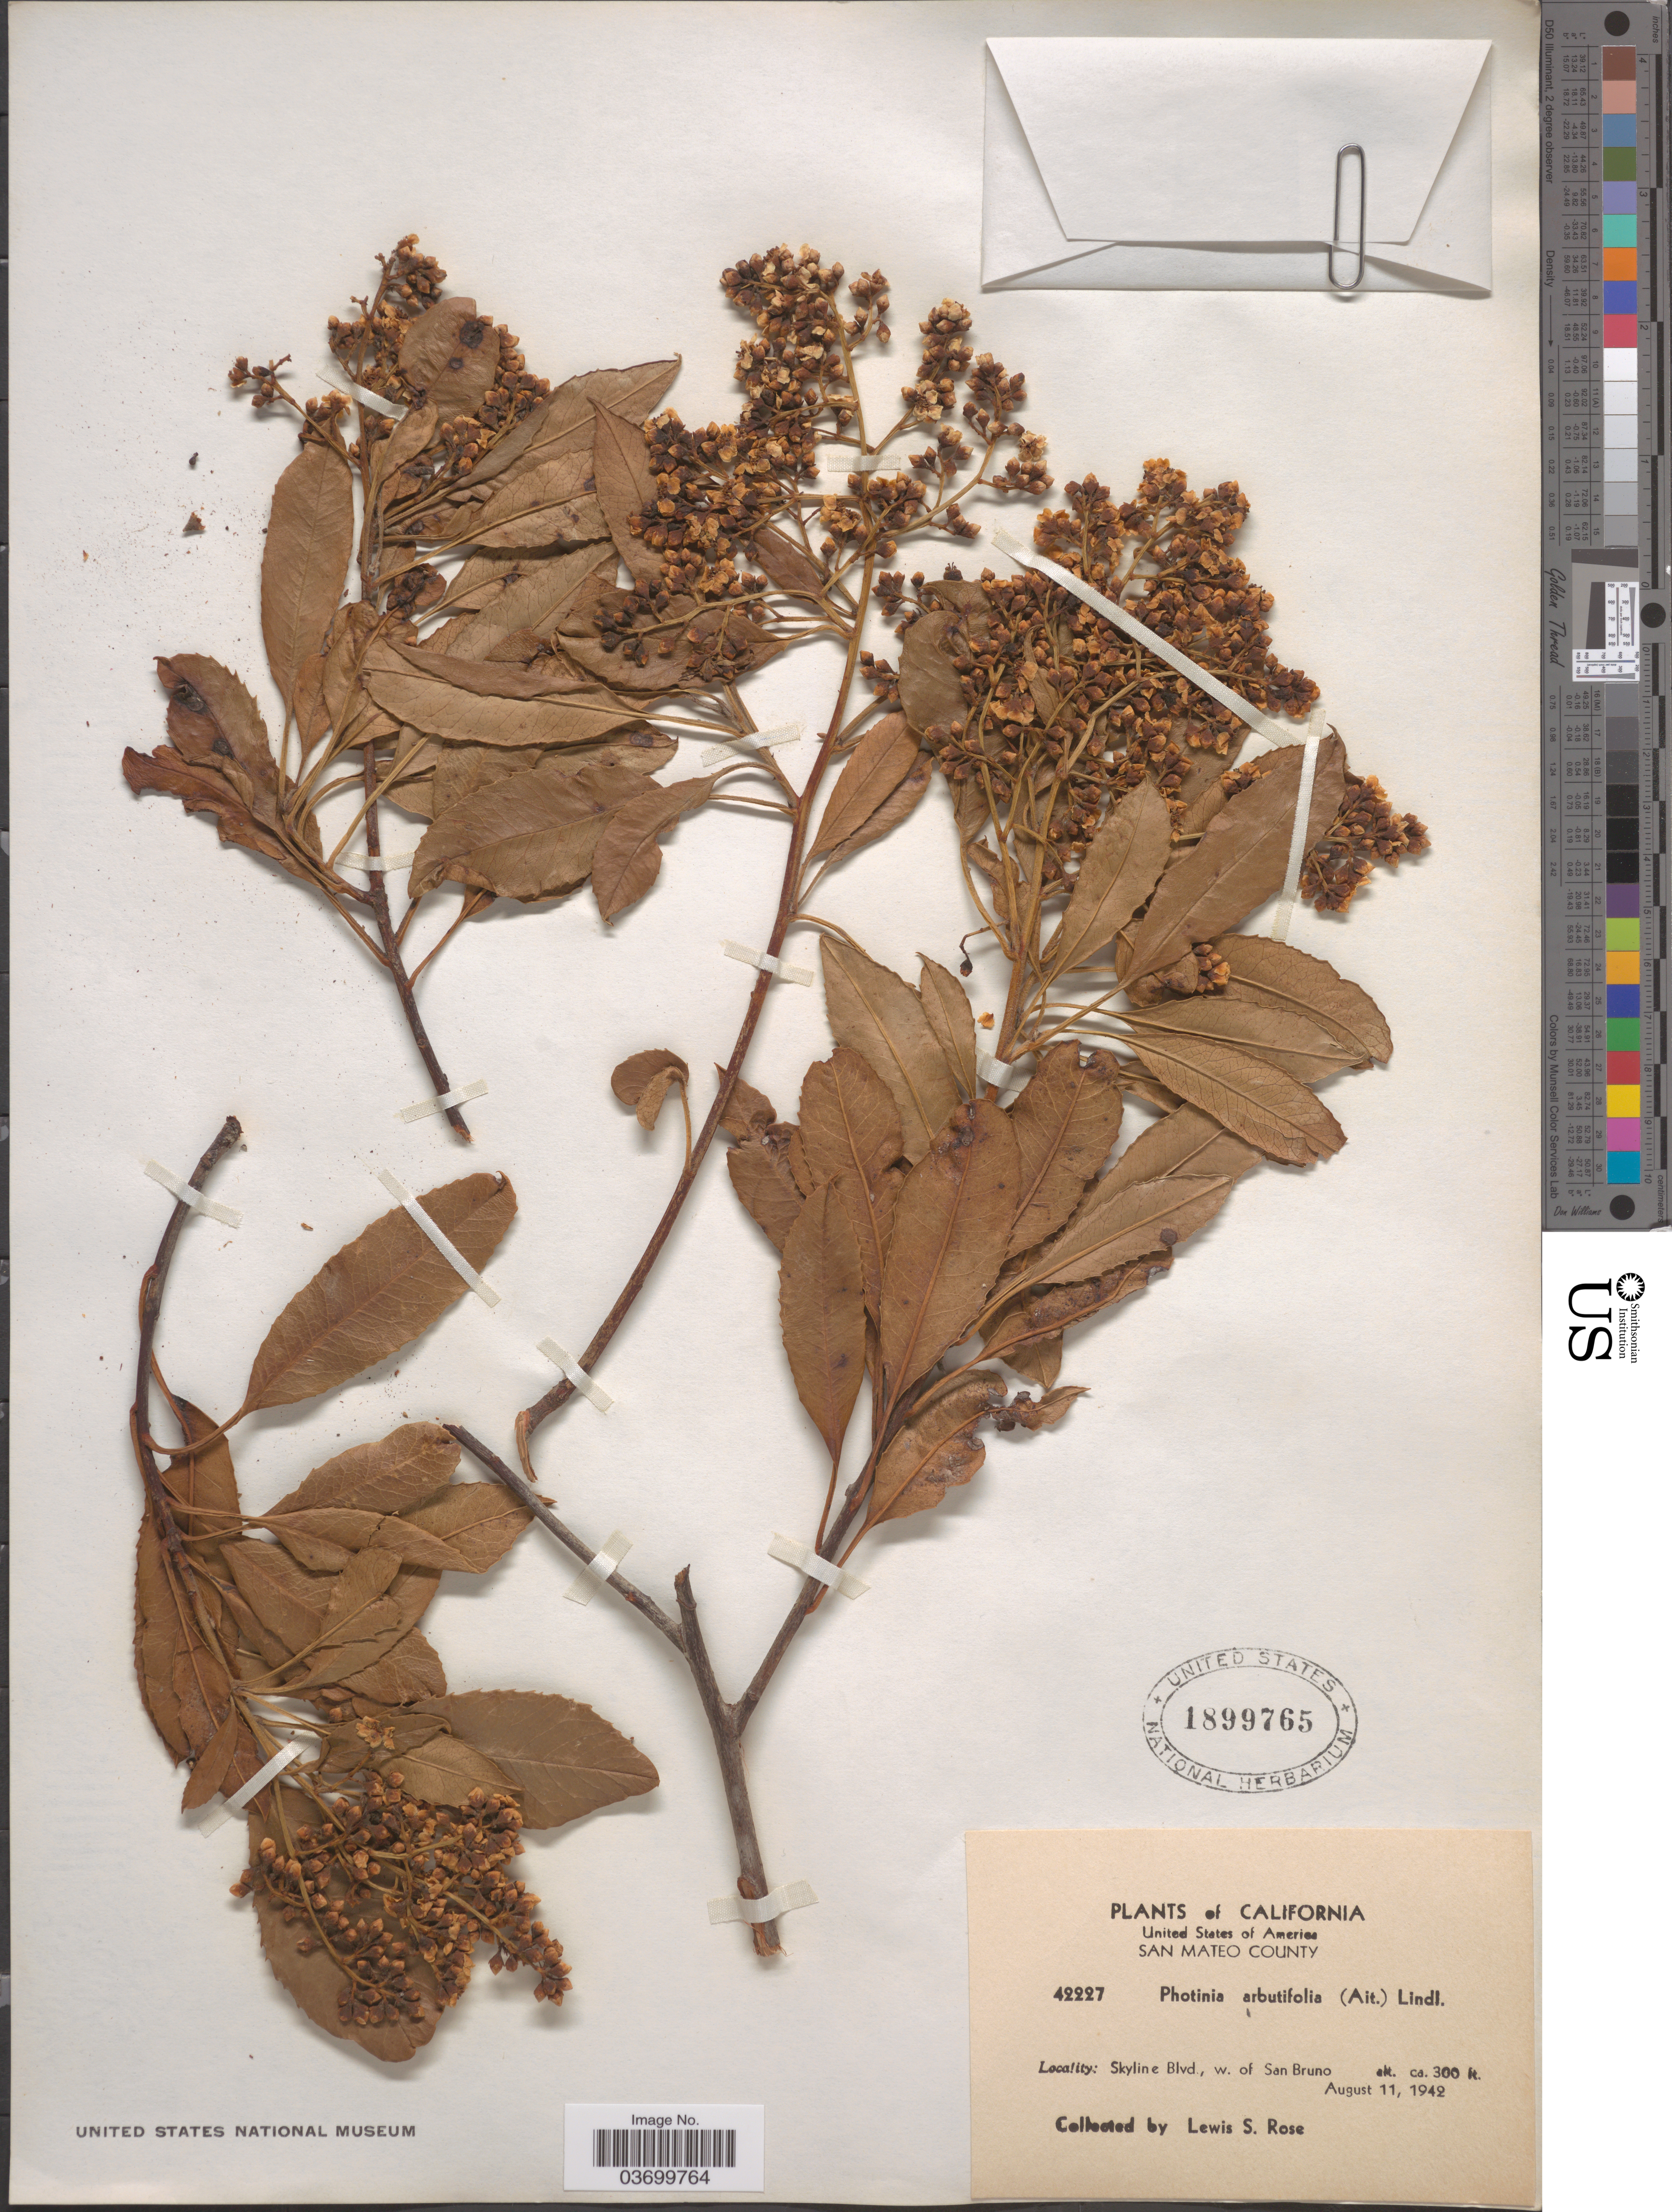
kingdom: Plantae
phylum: Tracheophyta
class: Magnoliopsida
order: Rosales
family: Rosaceae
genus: Heteromeles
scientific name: Heteromeles arbutifolia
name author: (Lindl.) Roemer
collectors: L. S. Rose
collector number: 42227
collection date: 1942-08-11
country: United States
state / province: California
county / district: San Mateo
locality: San Mateo County. Skyline Blvd., w. of San Bruno.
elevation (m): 91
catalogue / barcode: US 1899765